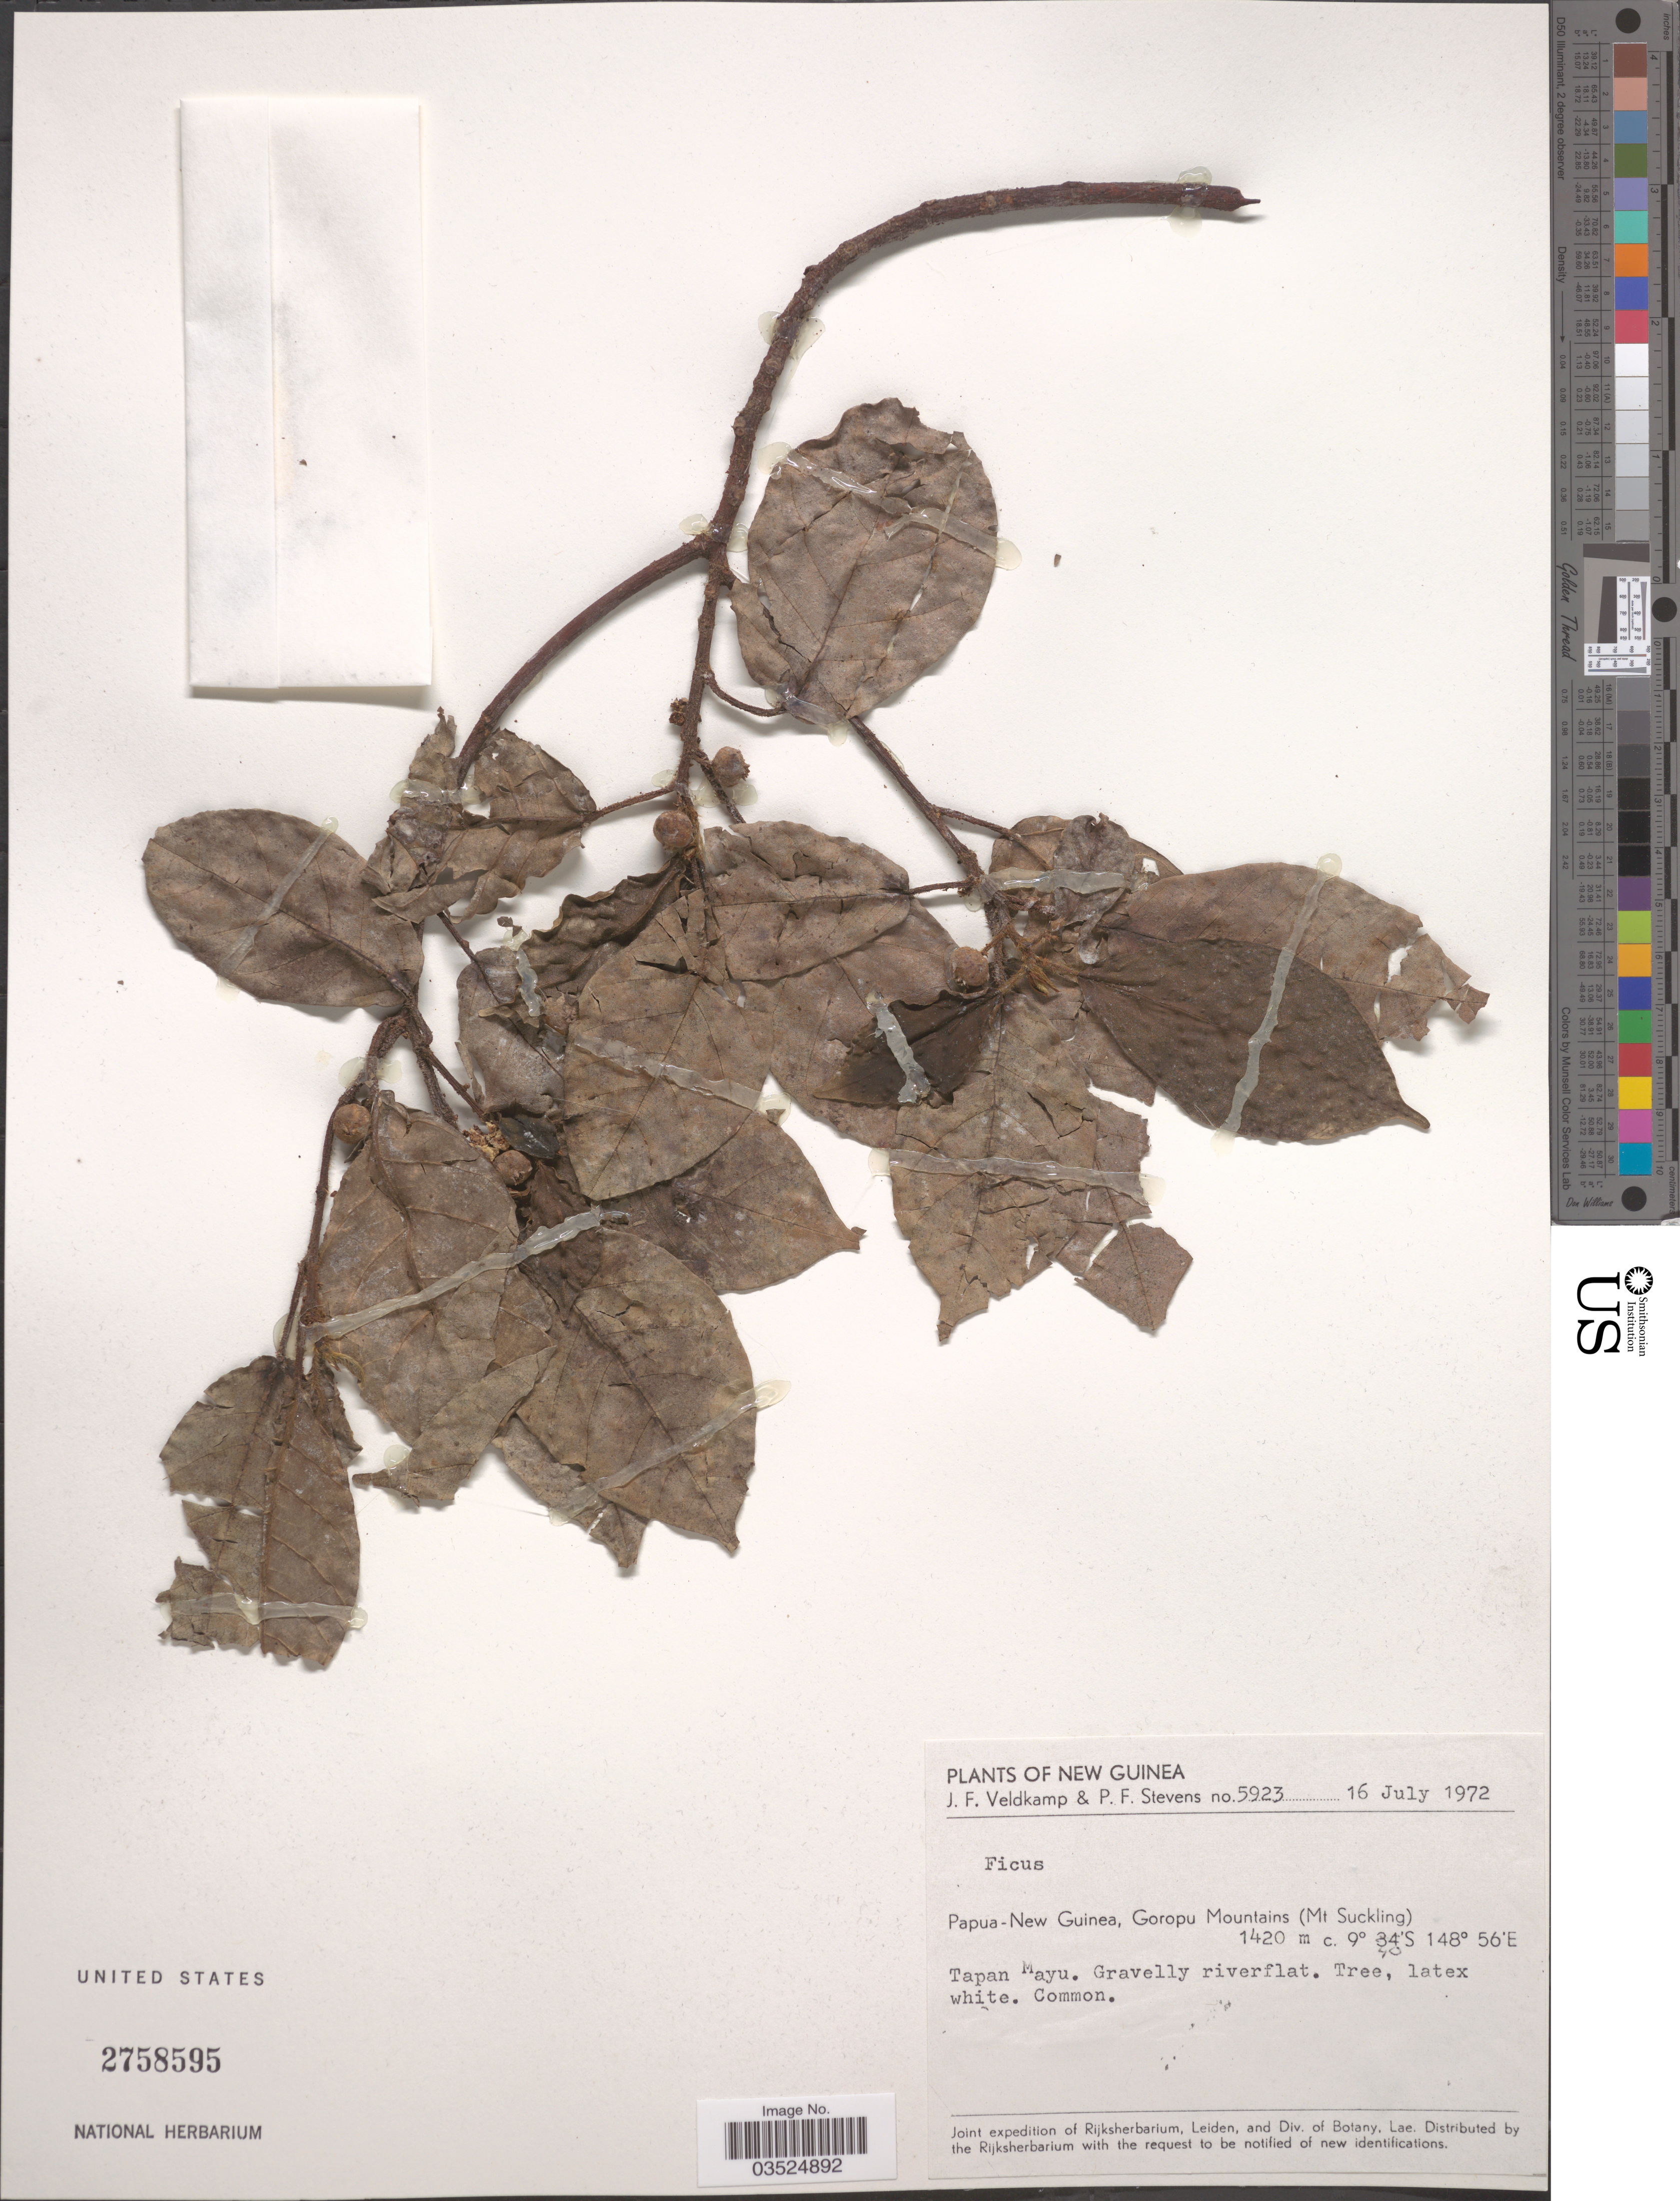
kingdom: Plantae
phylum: Tracheophyta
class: Magnoliopsida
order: Rosales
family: Moraceae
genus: Ficus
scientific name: Ficus sp.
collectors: J. F. Veldkamp & P. F. Stevens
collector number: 5923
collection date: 1972-07-16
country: Papua New Guinea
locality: New Guinea. Goropu Mountains (Mt Suckling). Tapan Mayu. Gravelly riverflat.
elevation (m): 1420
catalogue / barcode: US 2758595